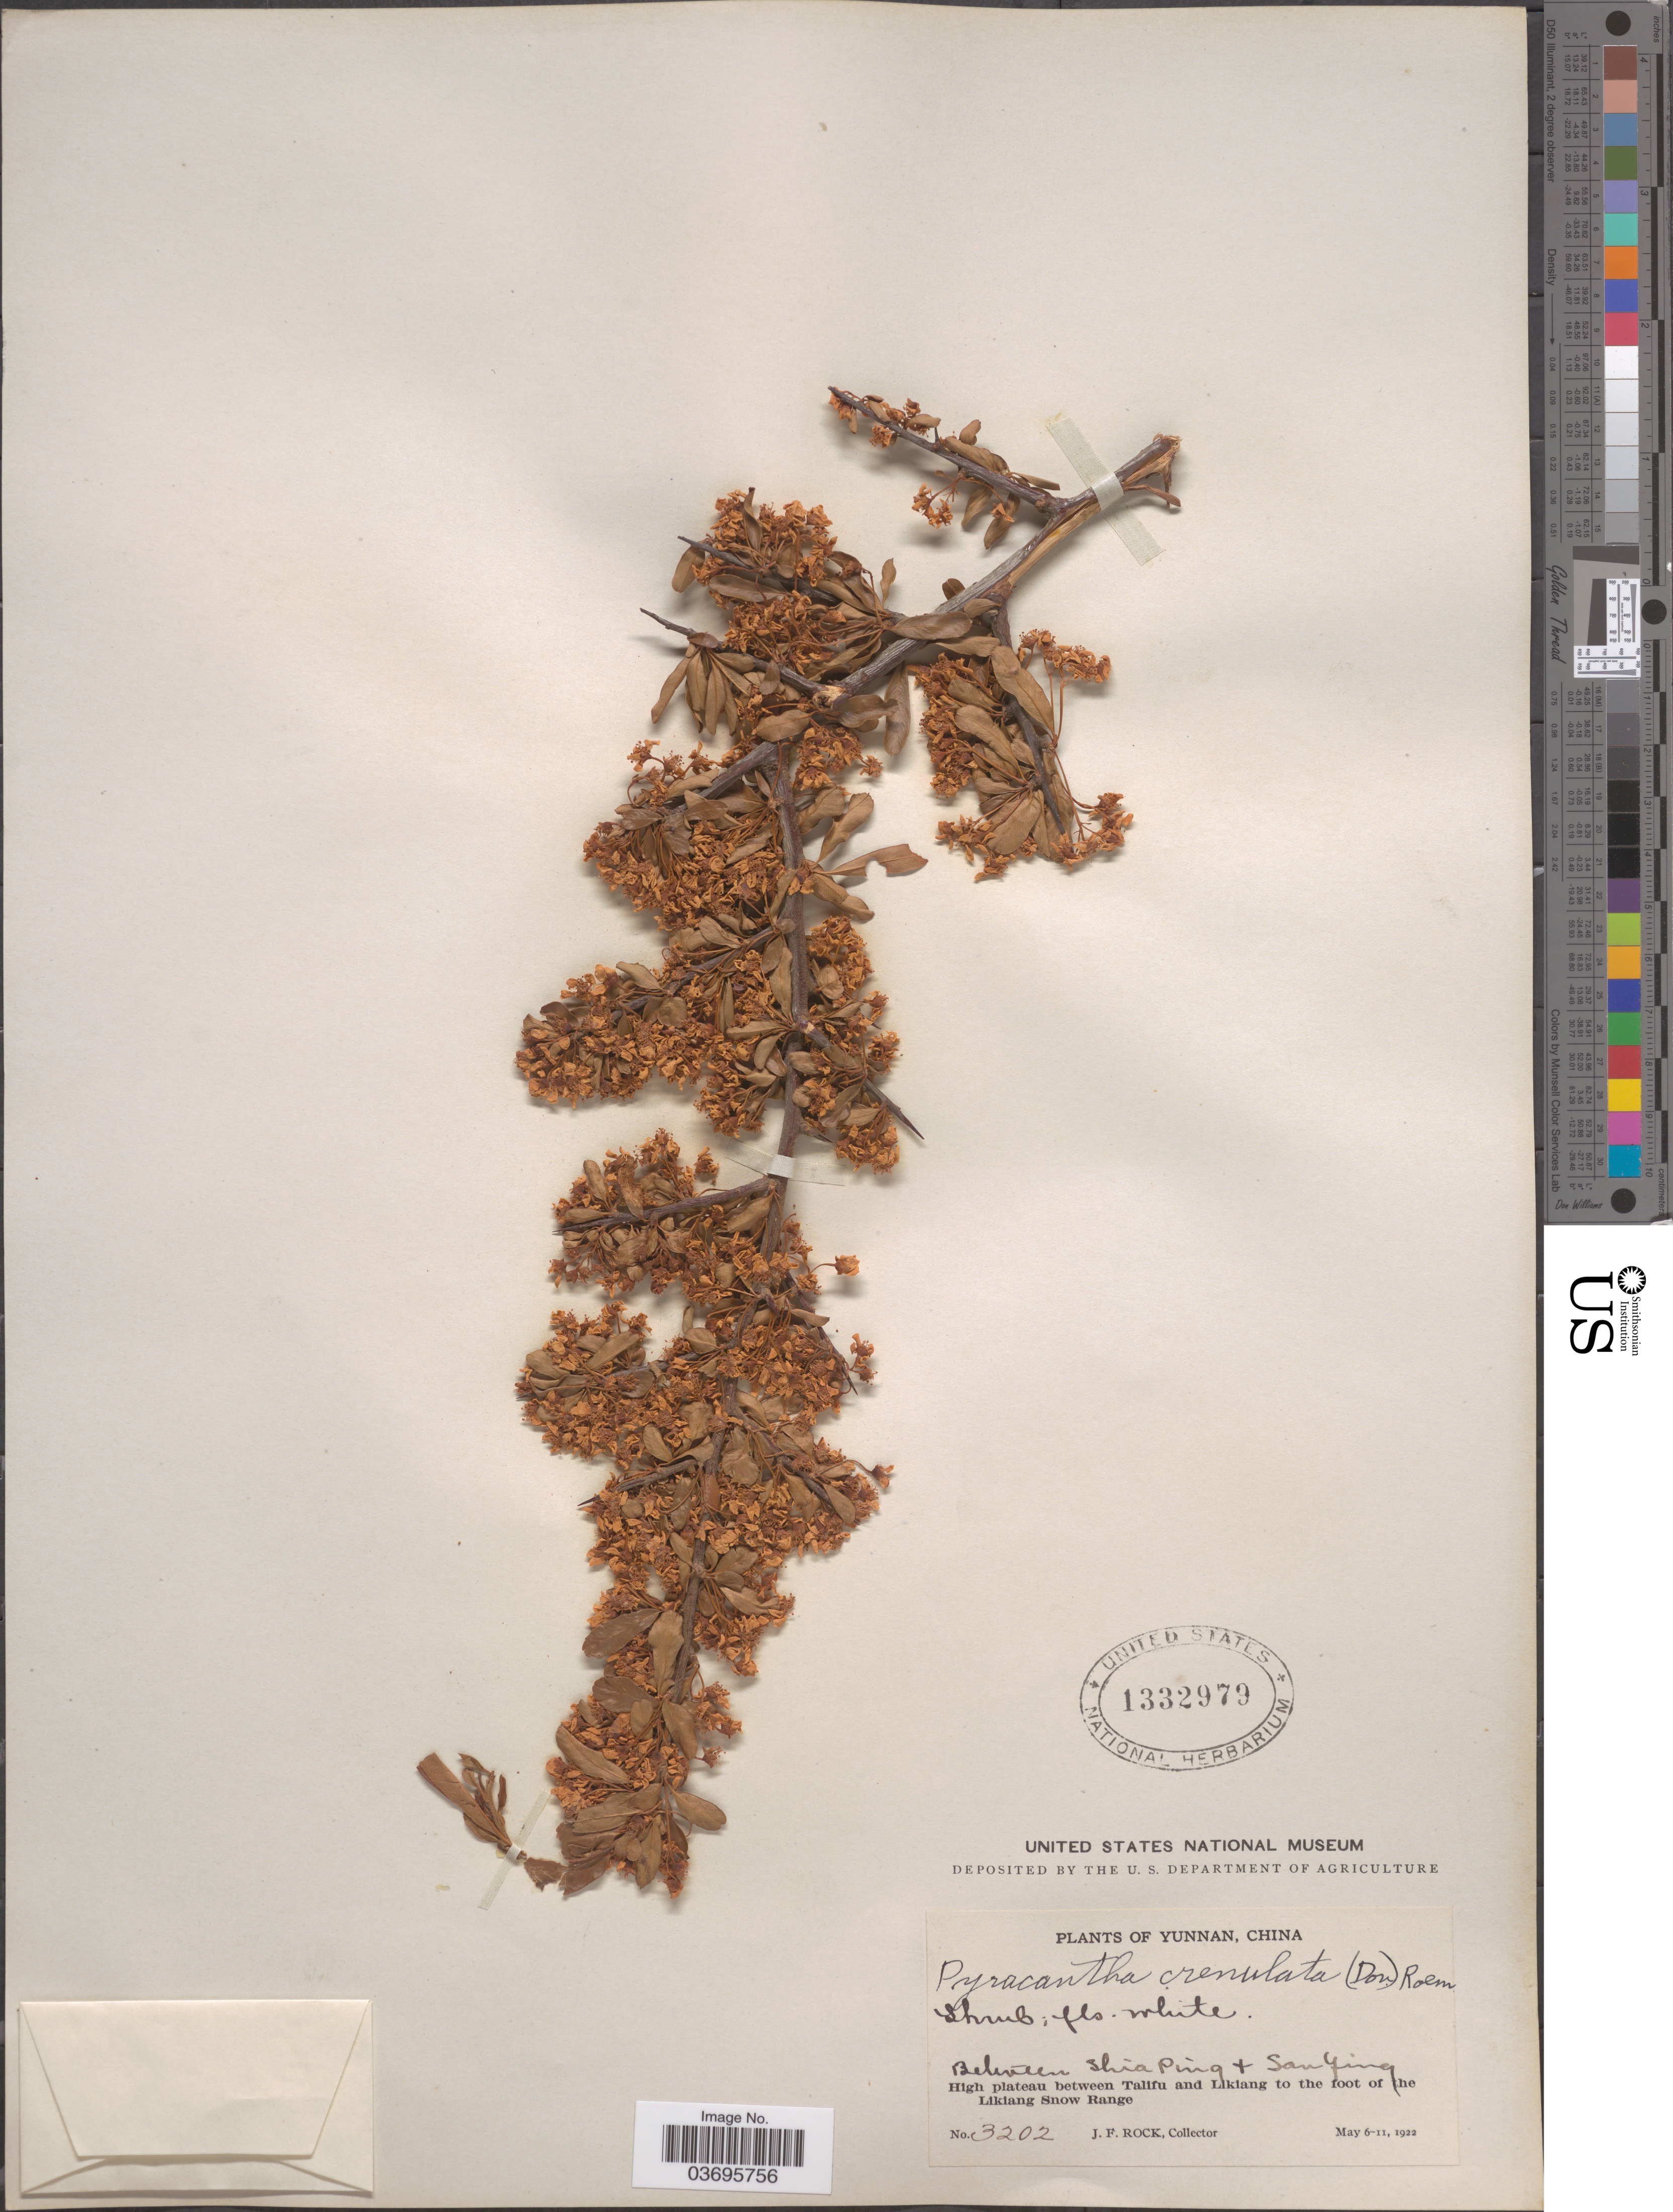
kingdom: Plantae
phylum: Tracheophyta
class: Magnoliopsida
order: Rosales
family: Rosaceae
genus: Pyracantha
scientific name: Pyracantha crenulata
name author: (D. Don) M. Roem.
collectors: J. Rock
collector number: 3202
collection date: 1922-05-06/1922-05-11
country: China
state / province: Yunnan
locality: Between Shia Ping + San Ying. [interpreted] High plateau between Talifu and Likiang to the foot of the Likiang Snow Range.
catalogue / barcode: US 1332979